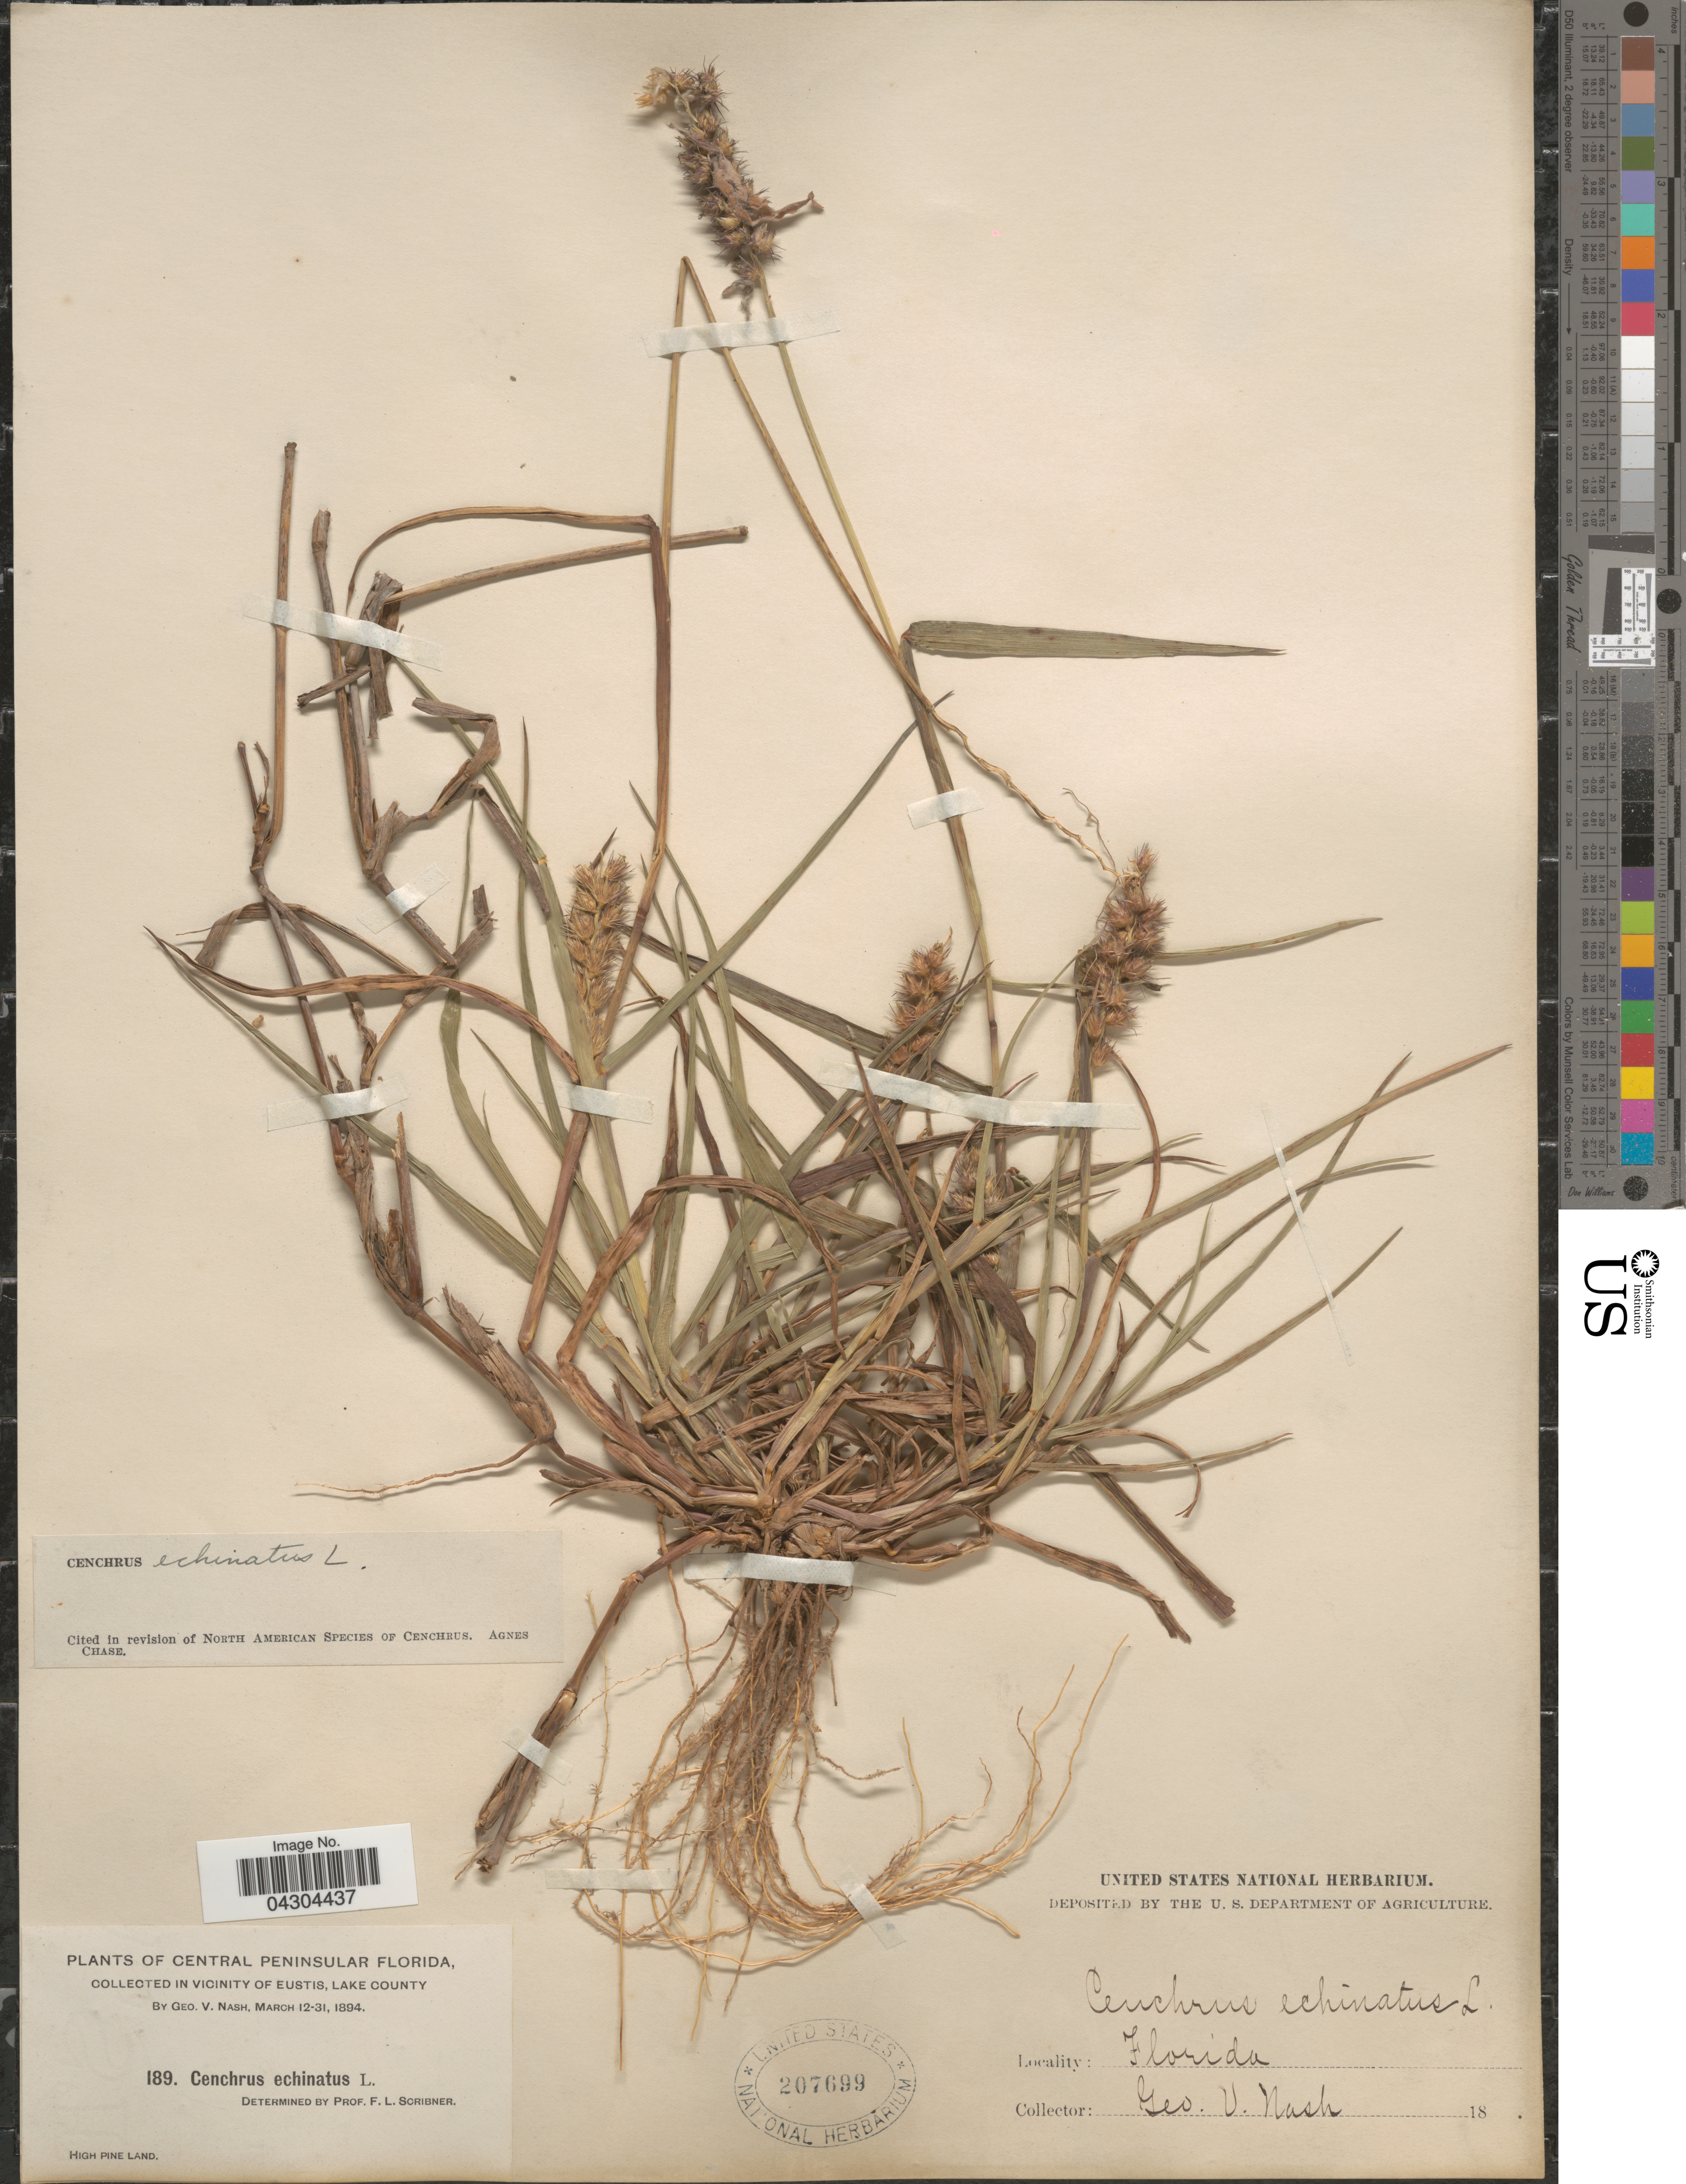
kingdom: Plantae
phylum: Tracheophyta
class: Liliopsida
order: Poales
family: Poaceae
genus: Cenchrus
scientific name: Cenchrus echinatus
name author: L.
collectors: G. V. Nash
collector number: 189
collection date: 1894-03-12/1894-03-31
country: United States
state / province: Florida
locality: Central Peninsular Florida. In vicinity of Eustis, Lake County. High Pine land.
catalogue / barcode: US 207699